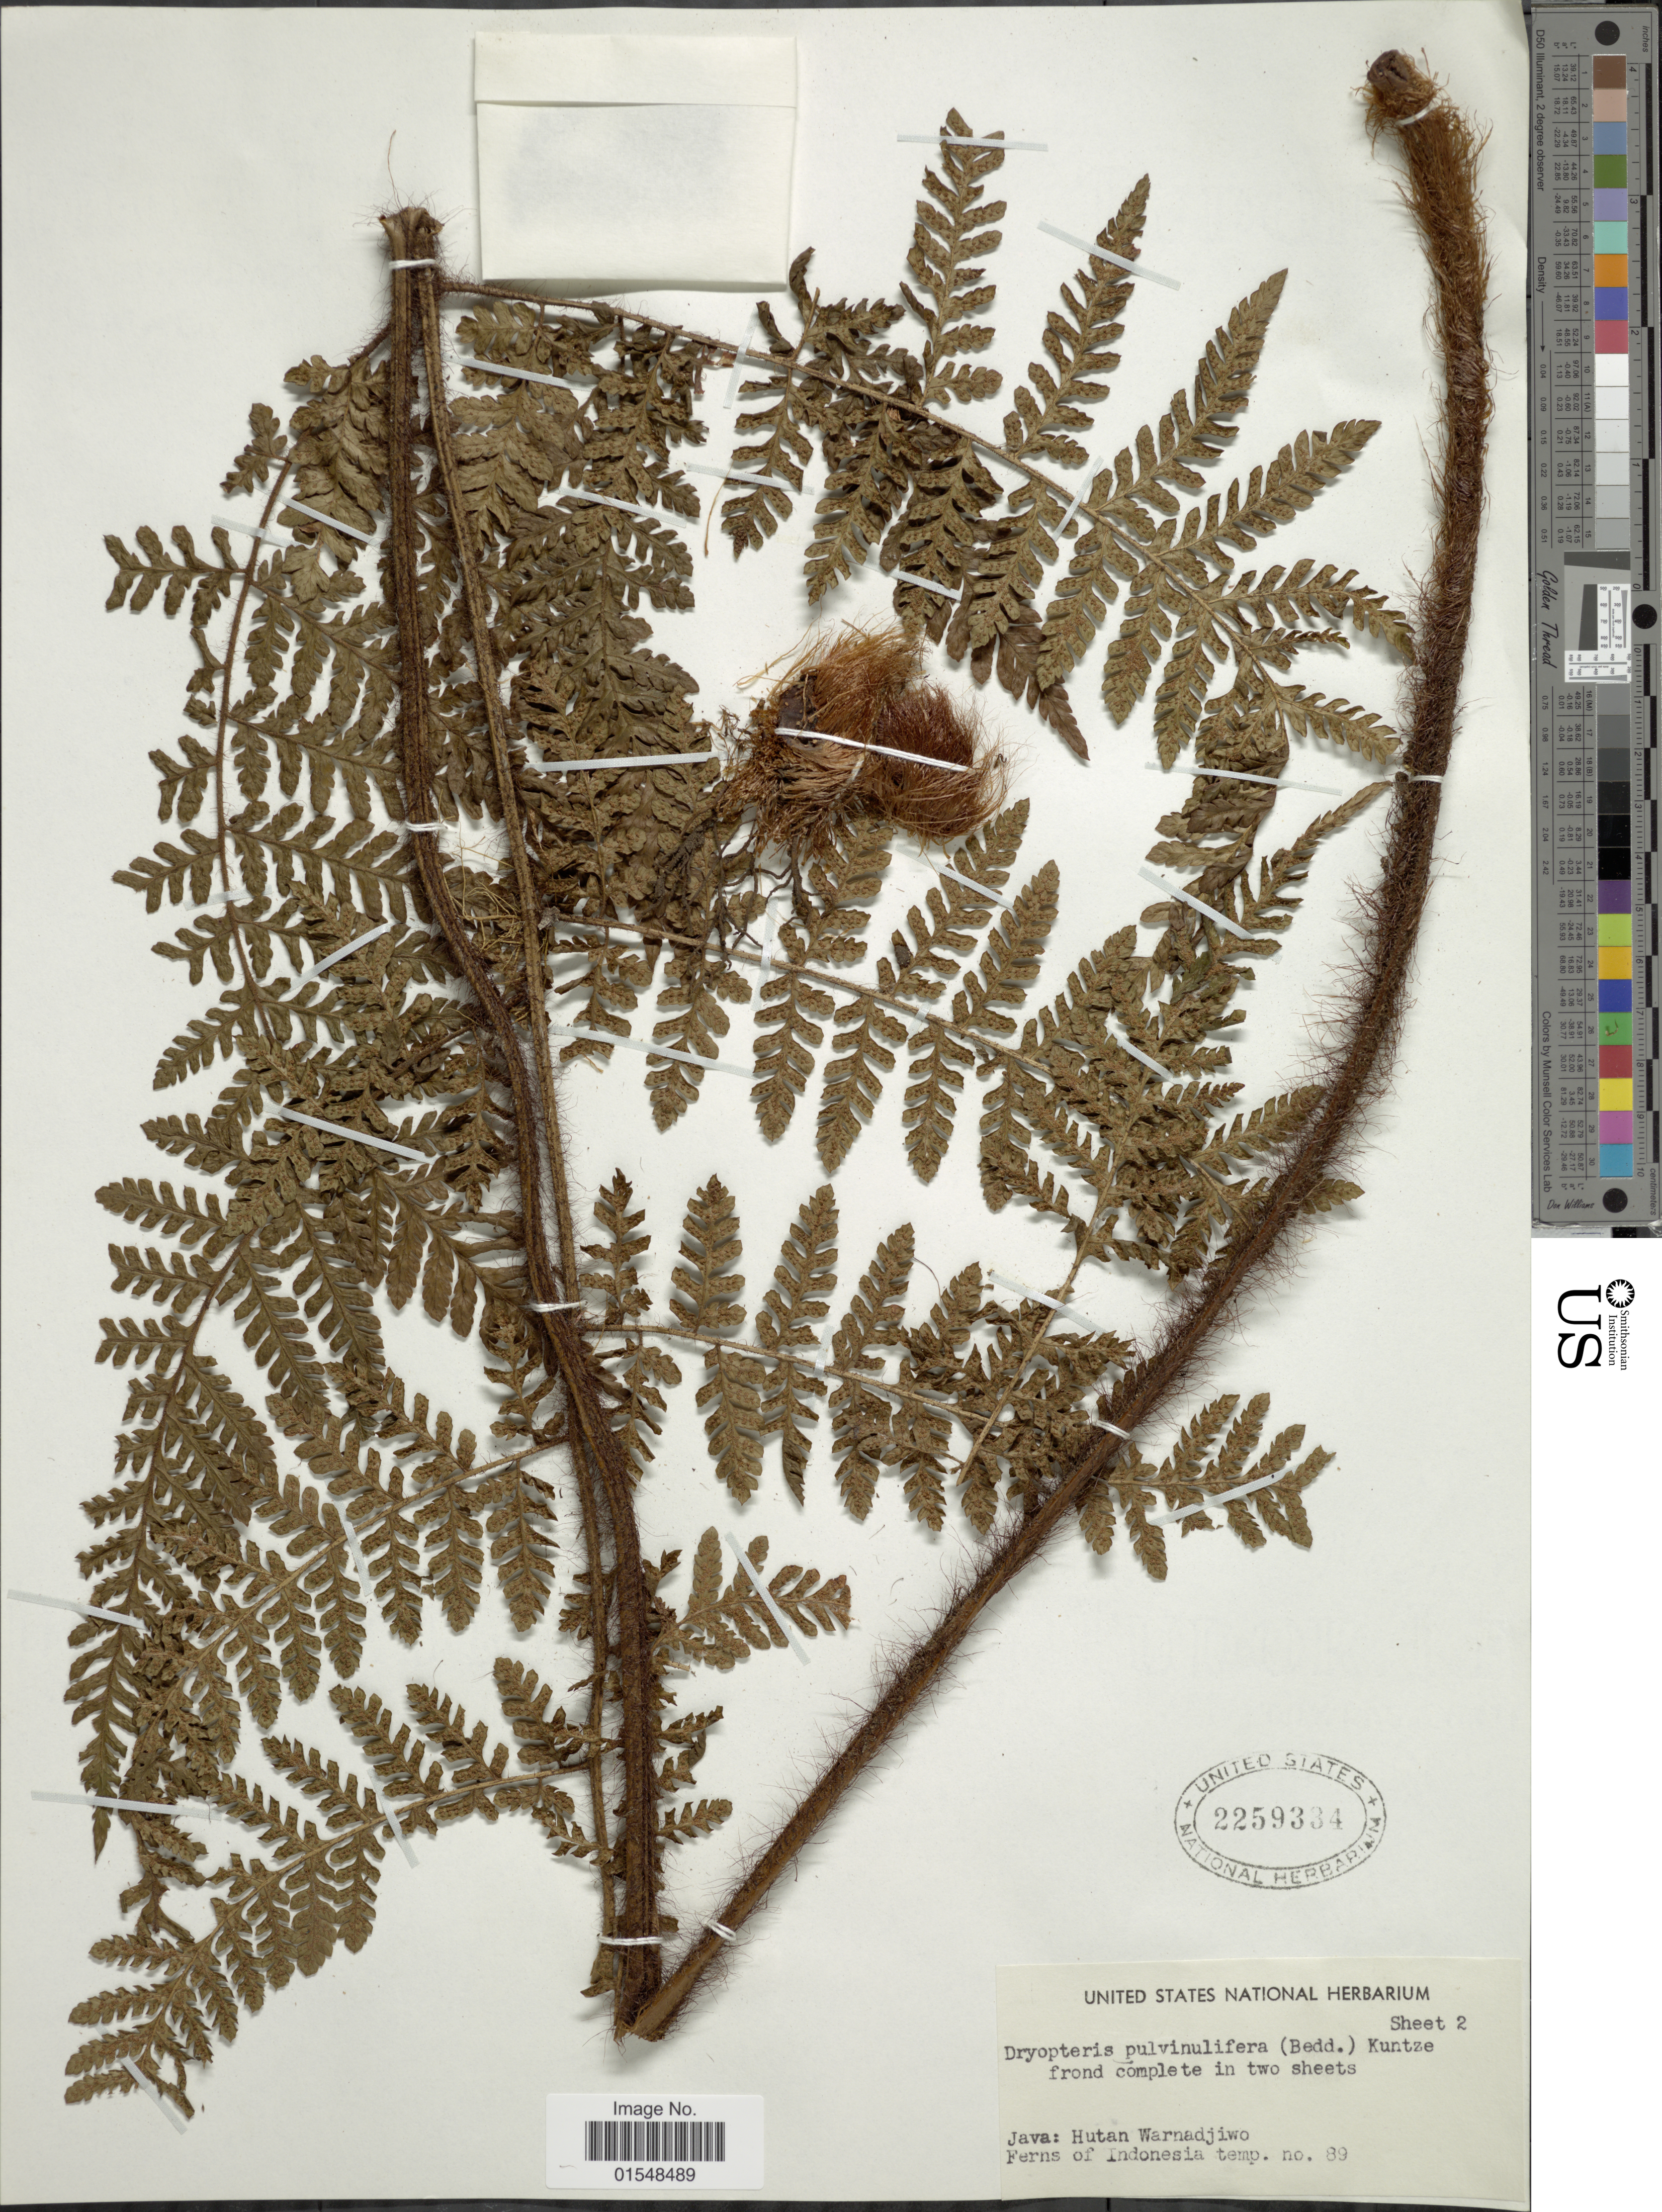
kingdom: Plantae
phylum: Tracheophyta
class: Polypodiopsida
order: Polypodiales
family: Dryopteridaceae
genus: Ctenitis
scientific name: Ctenitis vilis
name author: (Kunze) Ching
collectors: U.S. National Herbarium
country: Indonesia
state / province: Java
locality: Hutan Warnadjiwo [unsure placement]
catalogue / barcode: US 2259334